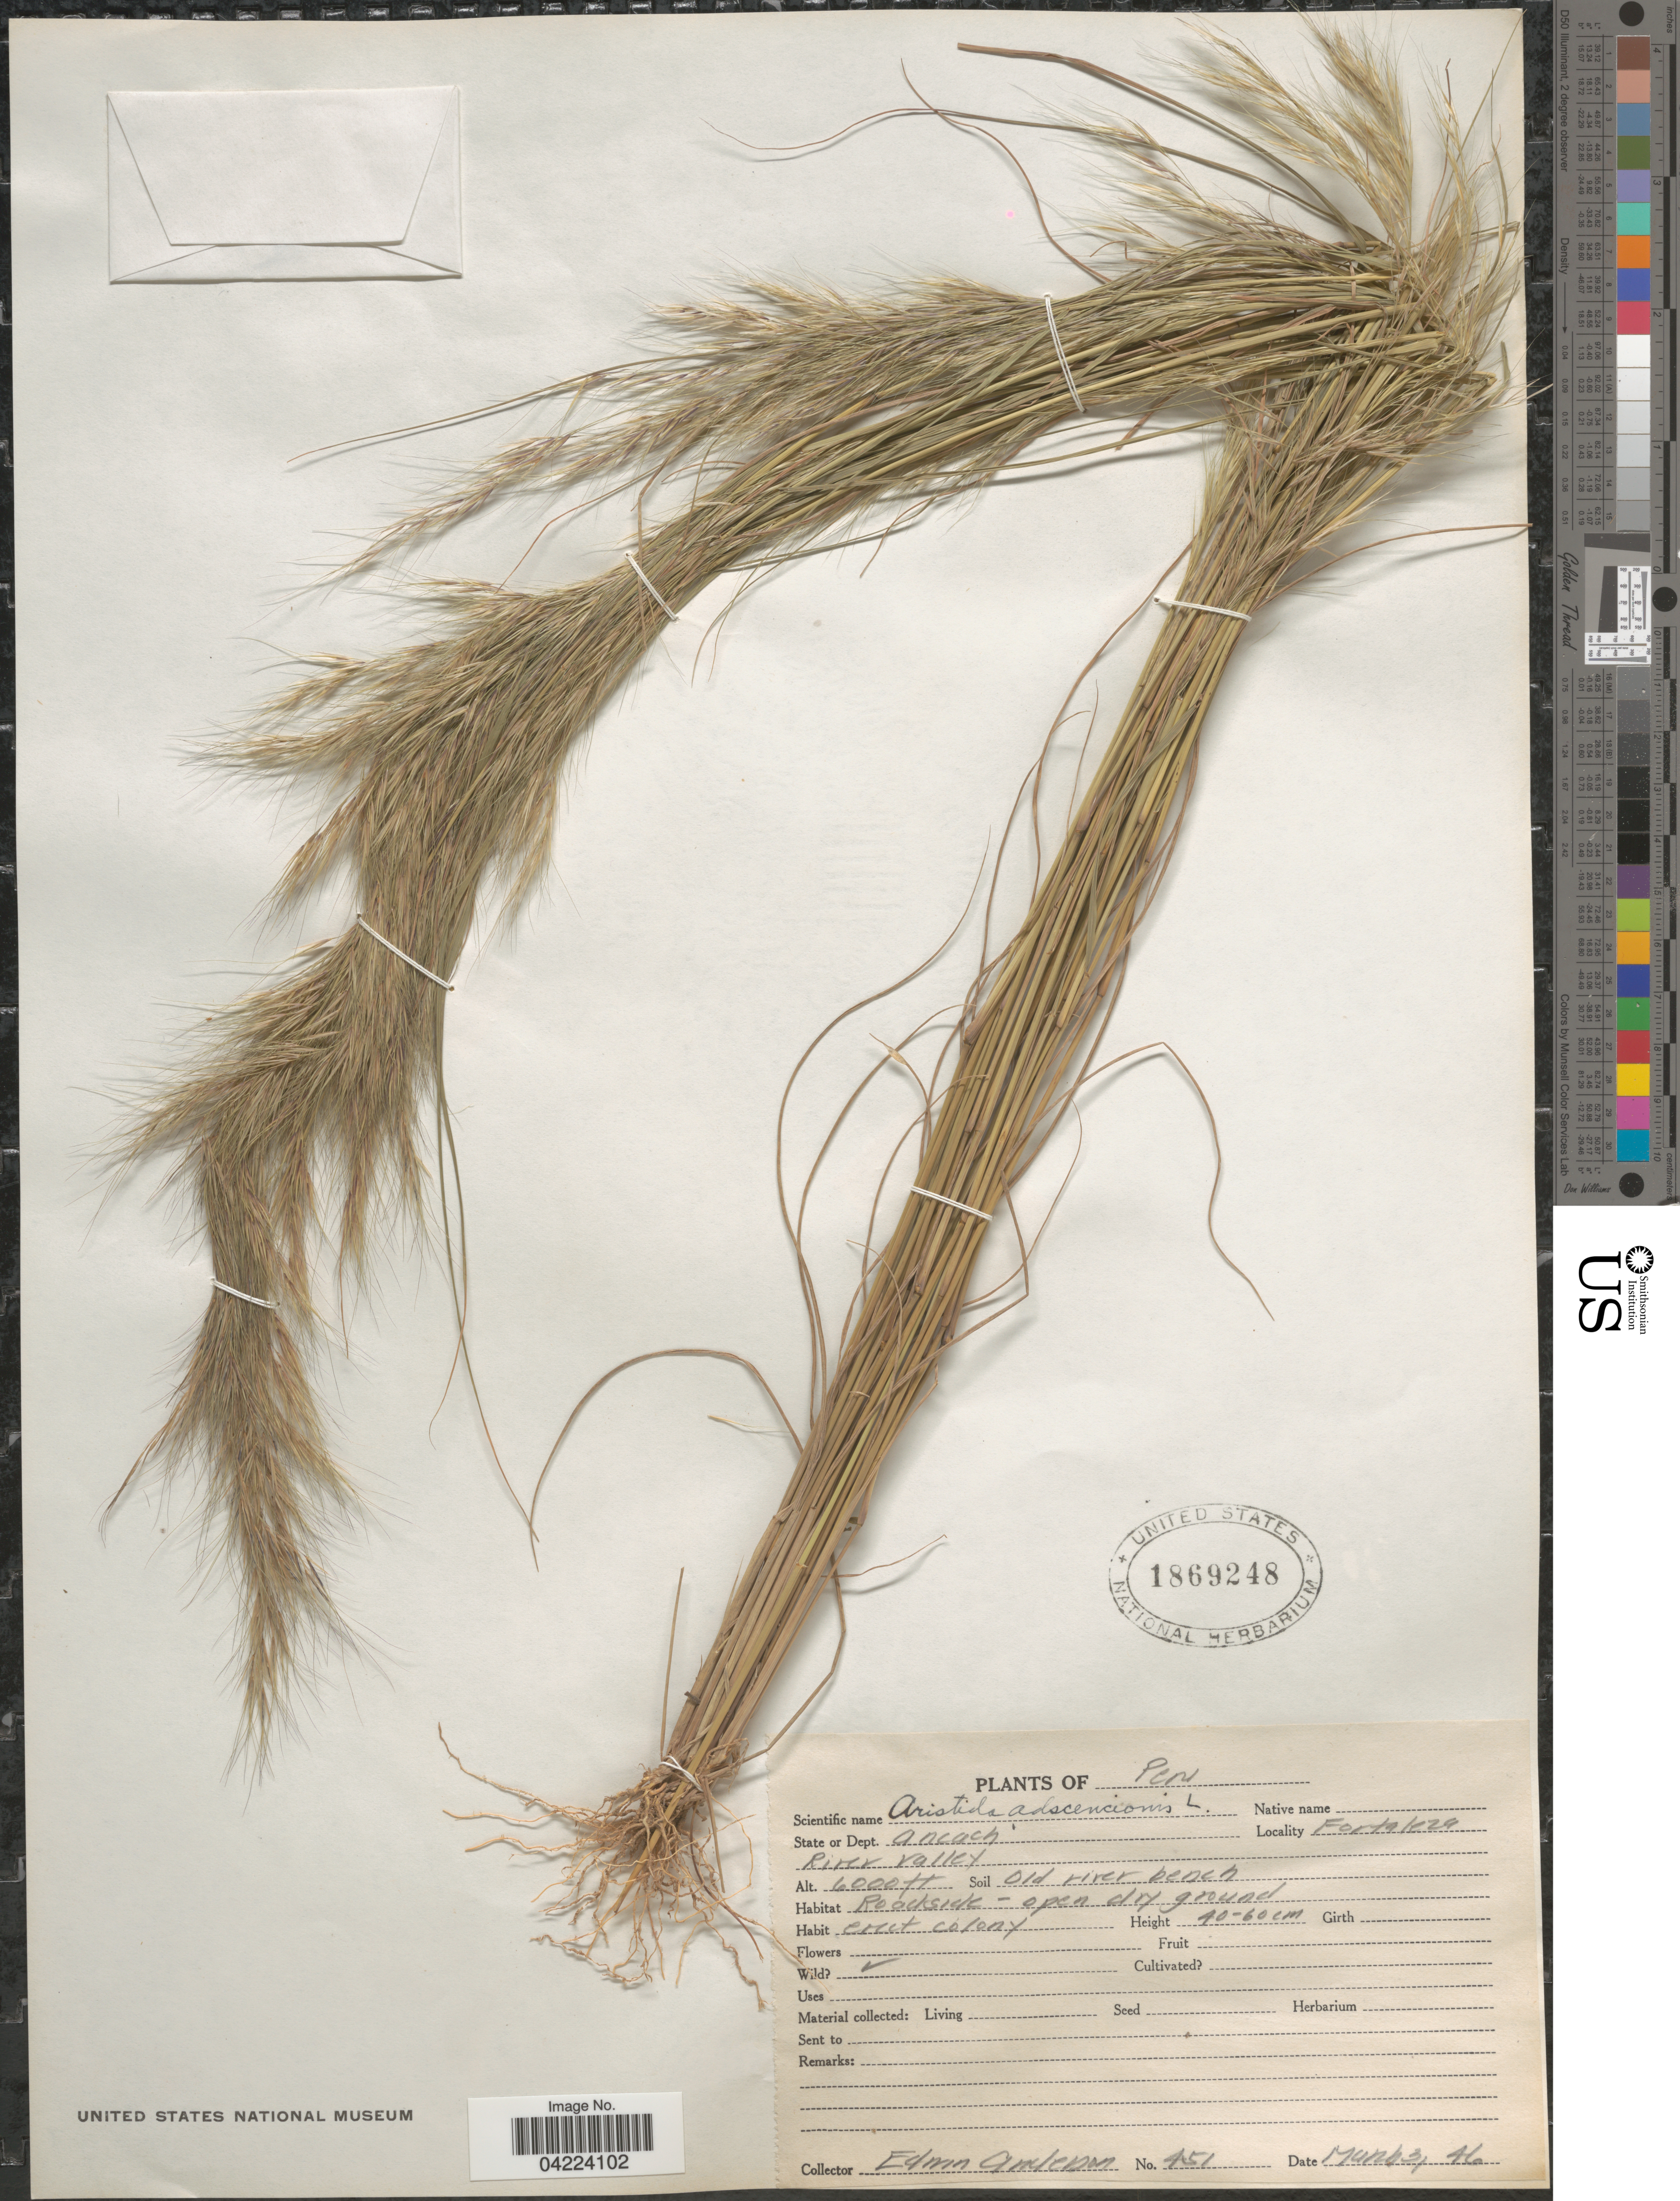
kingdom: Plantae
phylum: Tracheophyta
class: Liliopsida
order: Poales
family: Poaceae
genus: Aristida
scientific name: Aristida adscensionis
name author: L.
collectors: E. Anderson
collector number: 451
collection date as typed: Transcribed d/m/y: 3/3/46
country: Peru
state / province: Ancash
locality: Dept. Ancash. Fortaleza River Valley.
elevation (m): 1829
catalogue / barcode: US 1869248